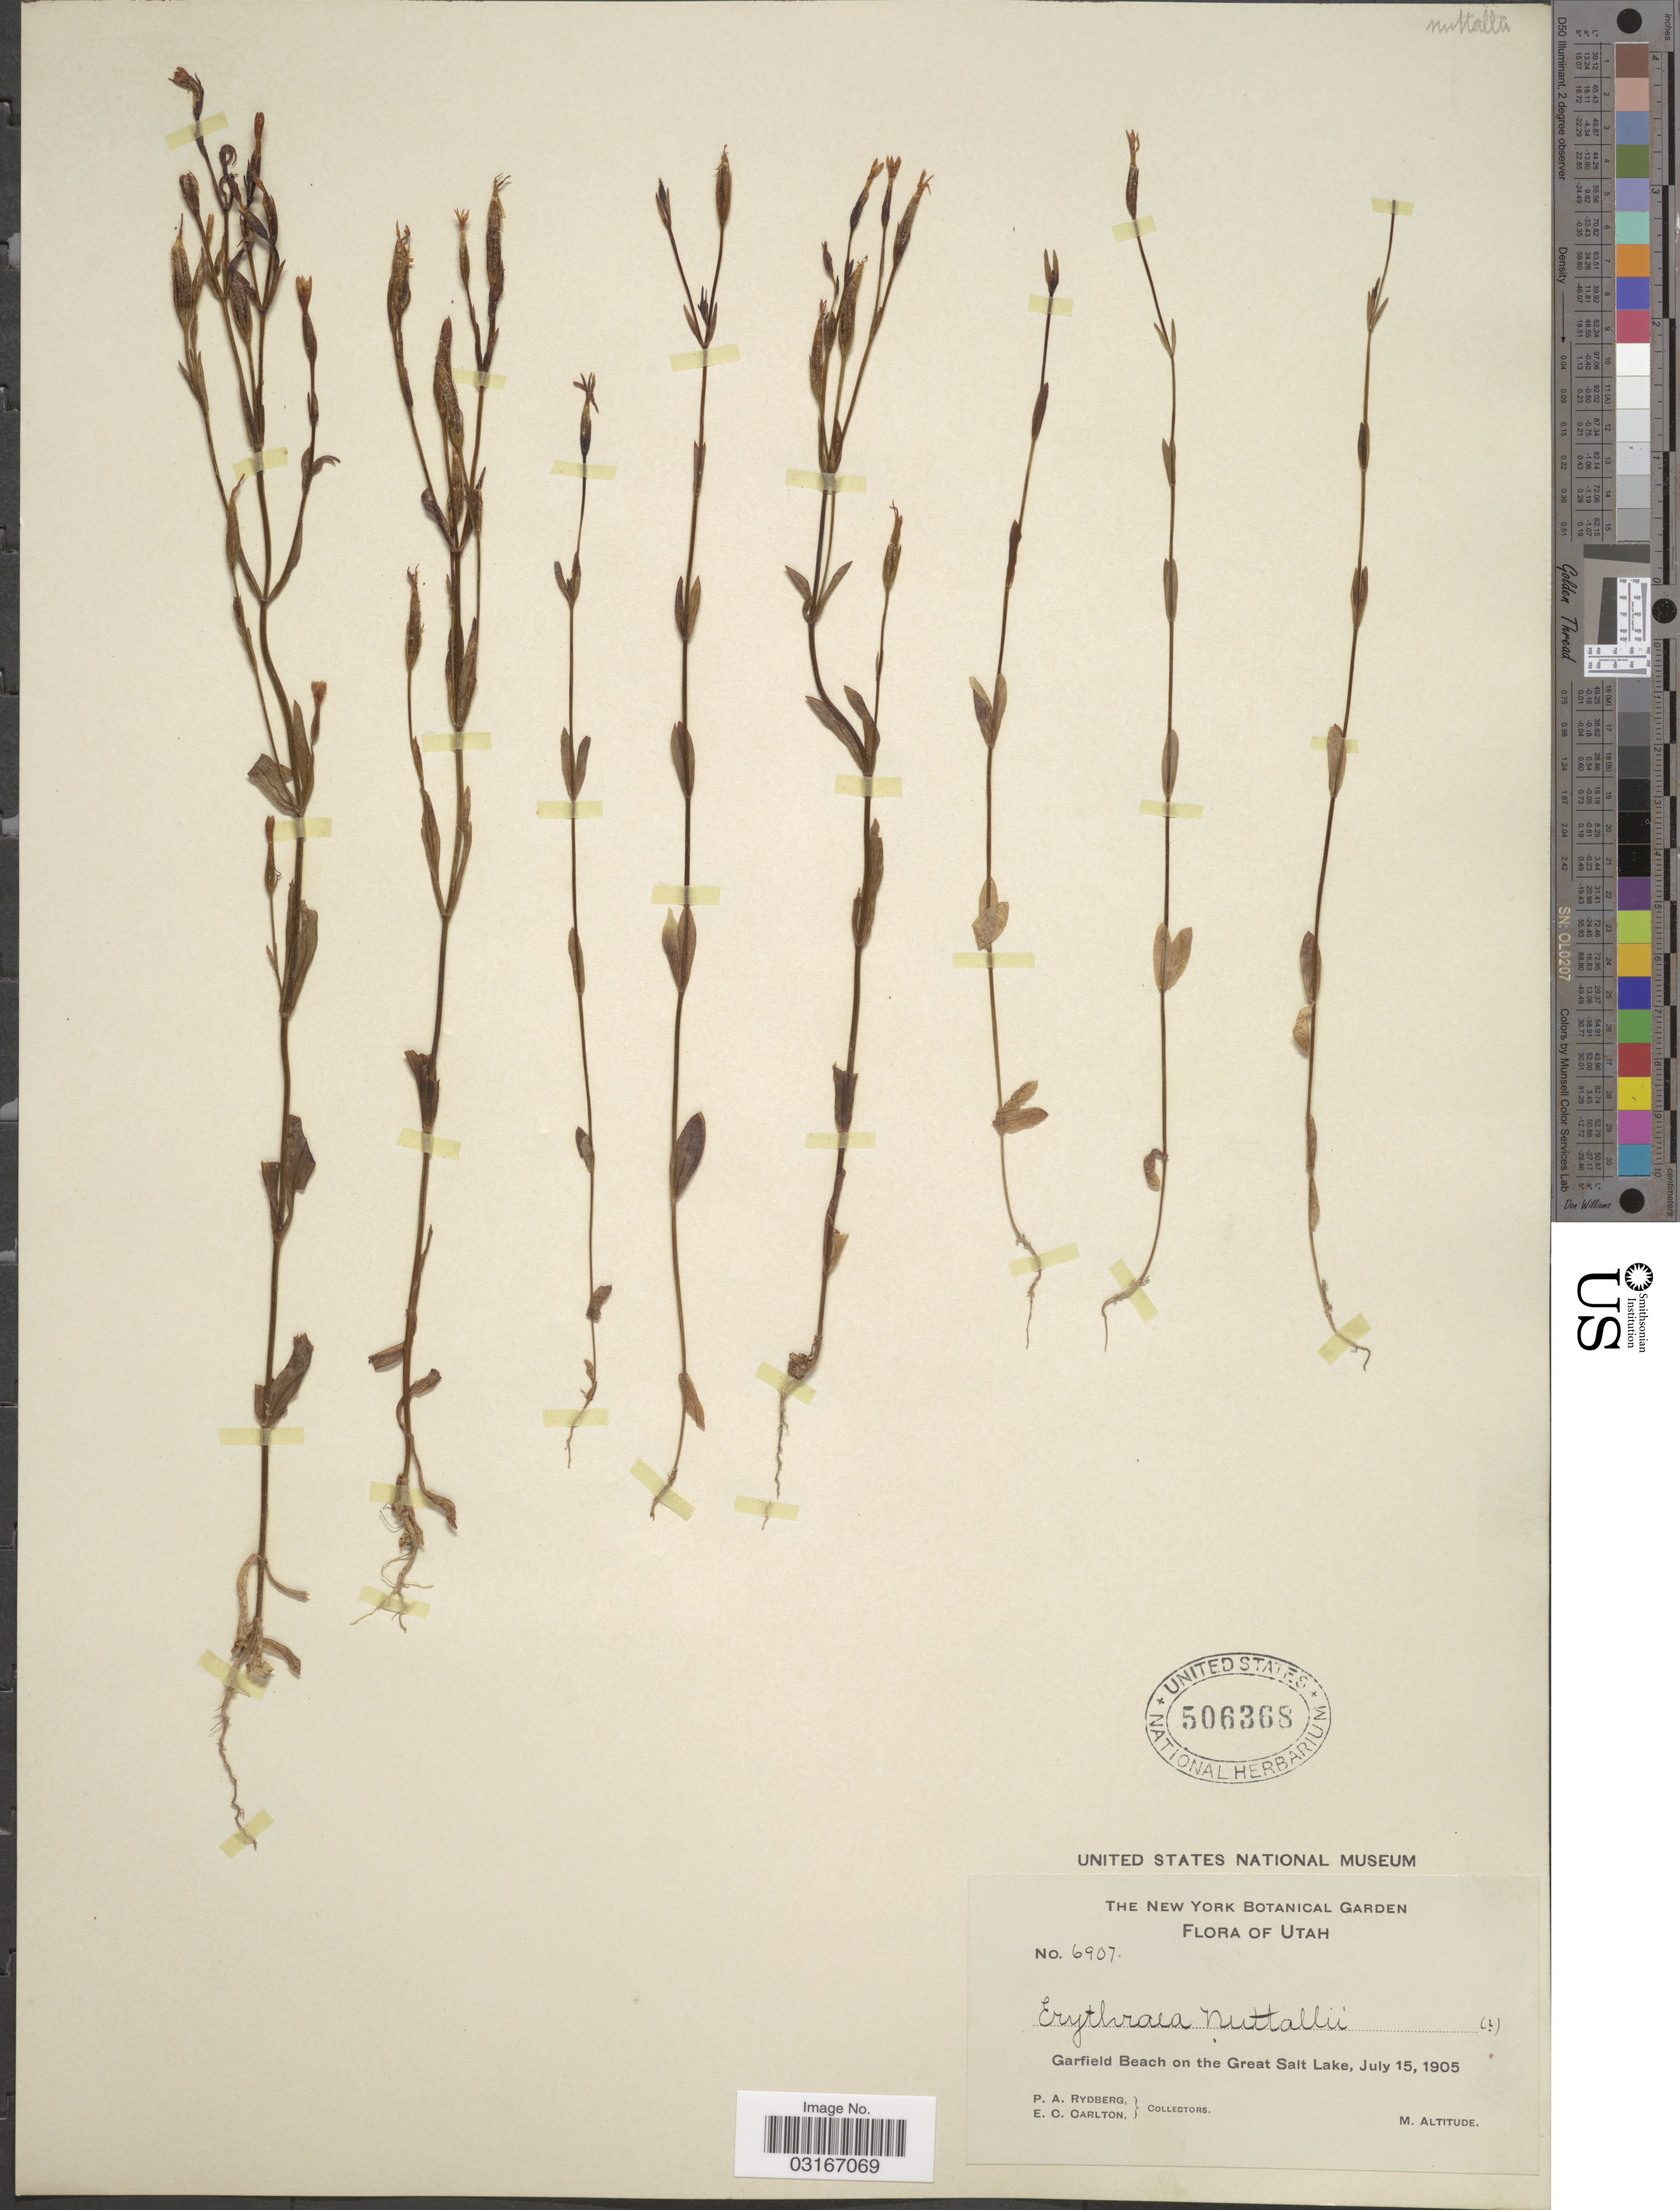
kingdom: Plantae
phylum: Tracheophyta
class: Magnoliopsida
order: Gentianales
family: Gentianaceae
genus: Centaurium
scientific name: Centaurium exaltatum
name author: (Griseb.) W. Wight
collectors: P. A. Rydberg & E. Carlton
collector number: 6907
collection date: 1905-07-15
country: United States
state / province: Utah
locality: Garfield Beach on the Great Salt Lake.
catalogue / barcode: US 506368